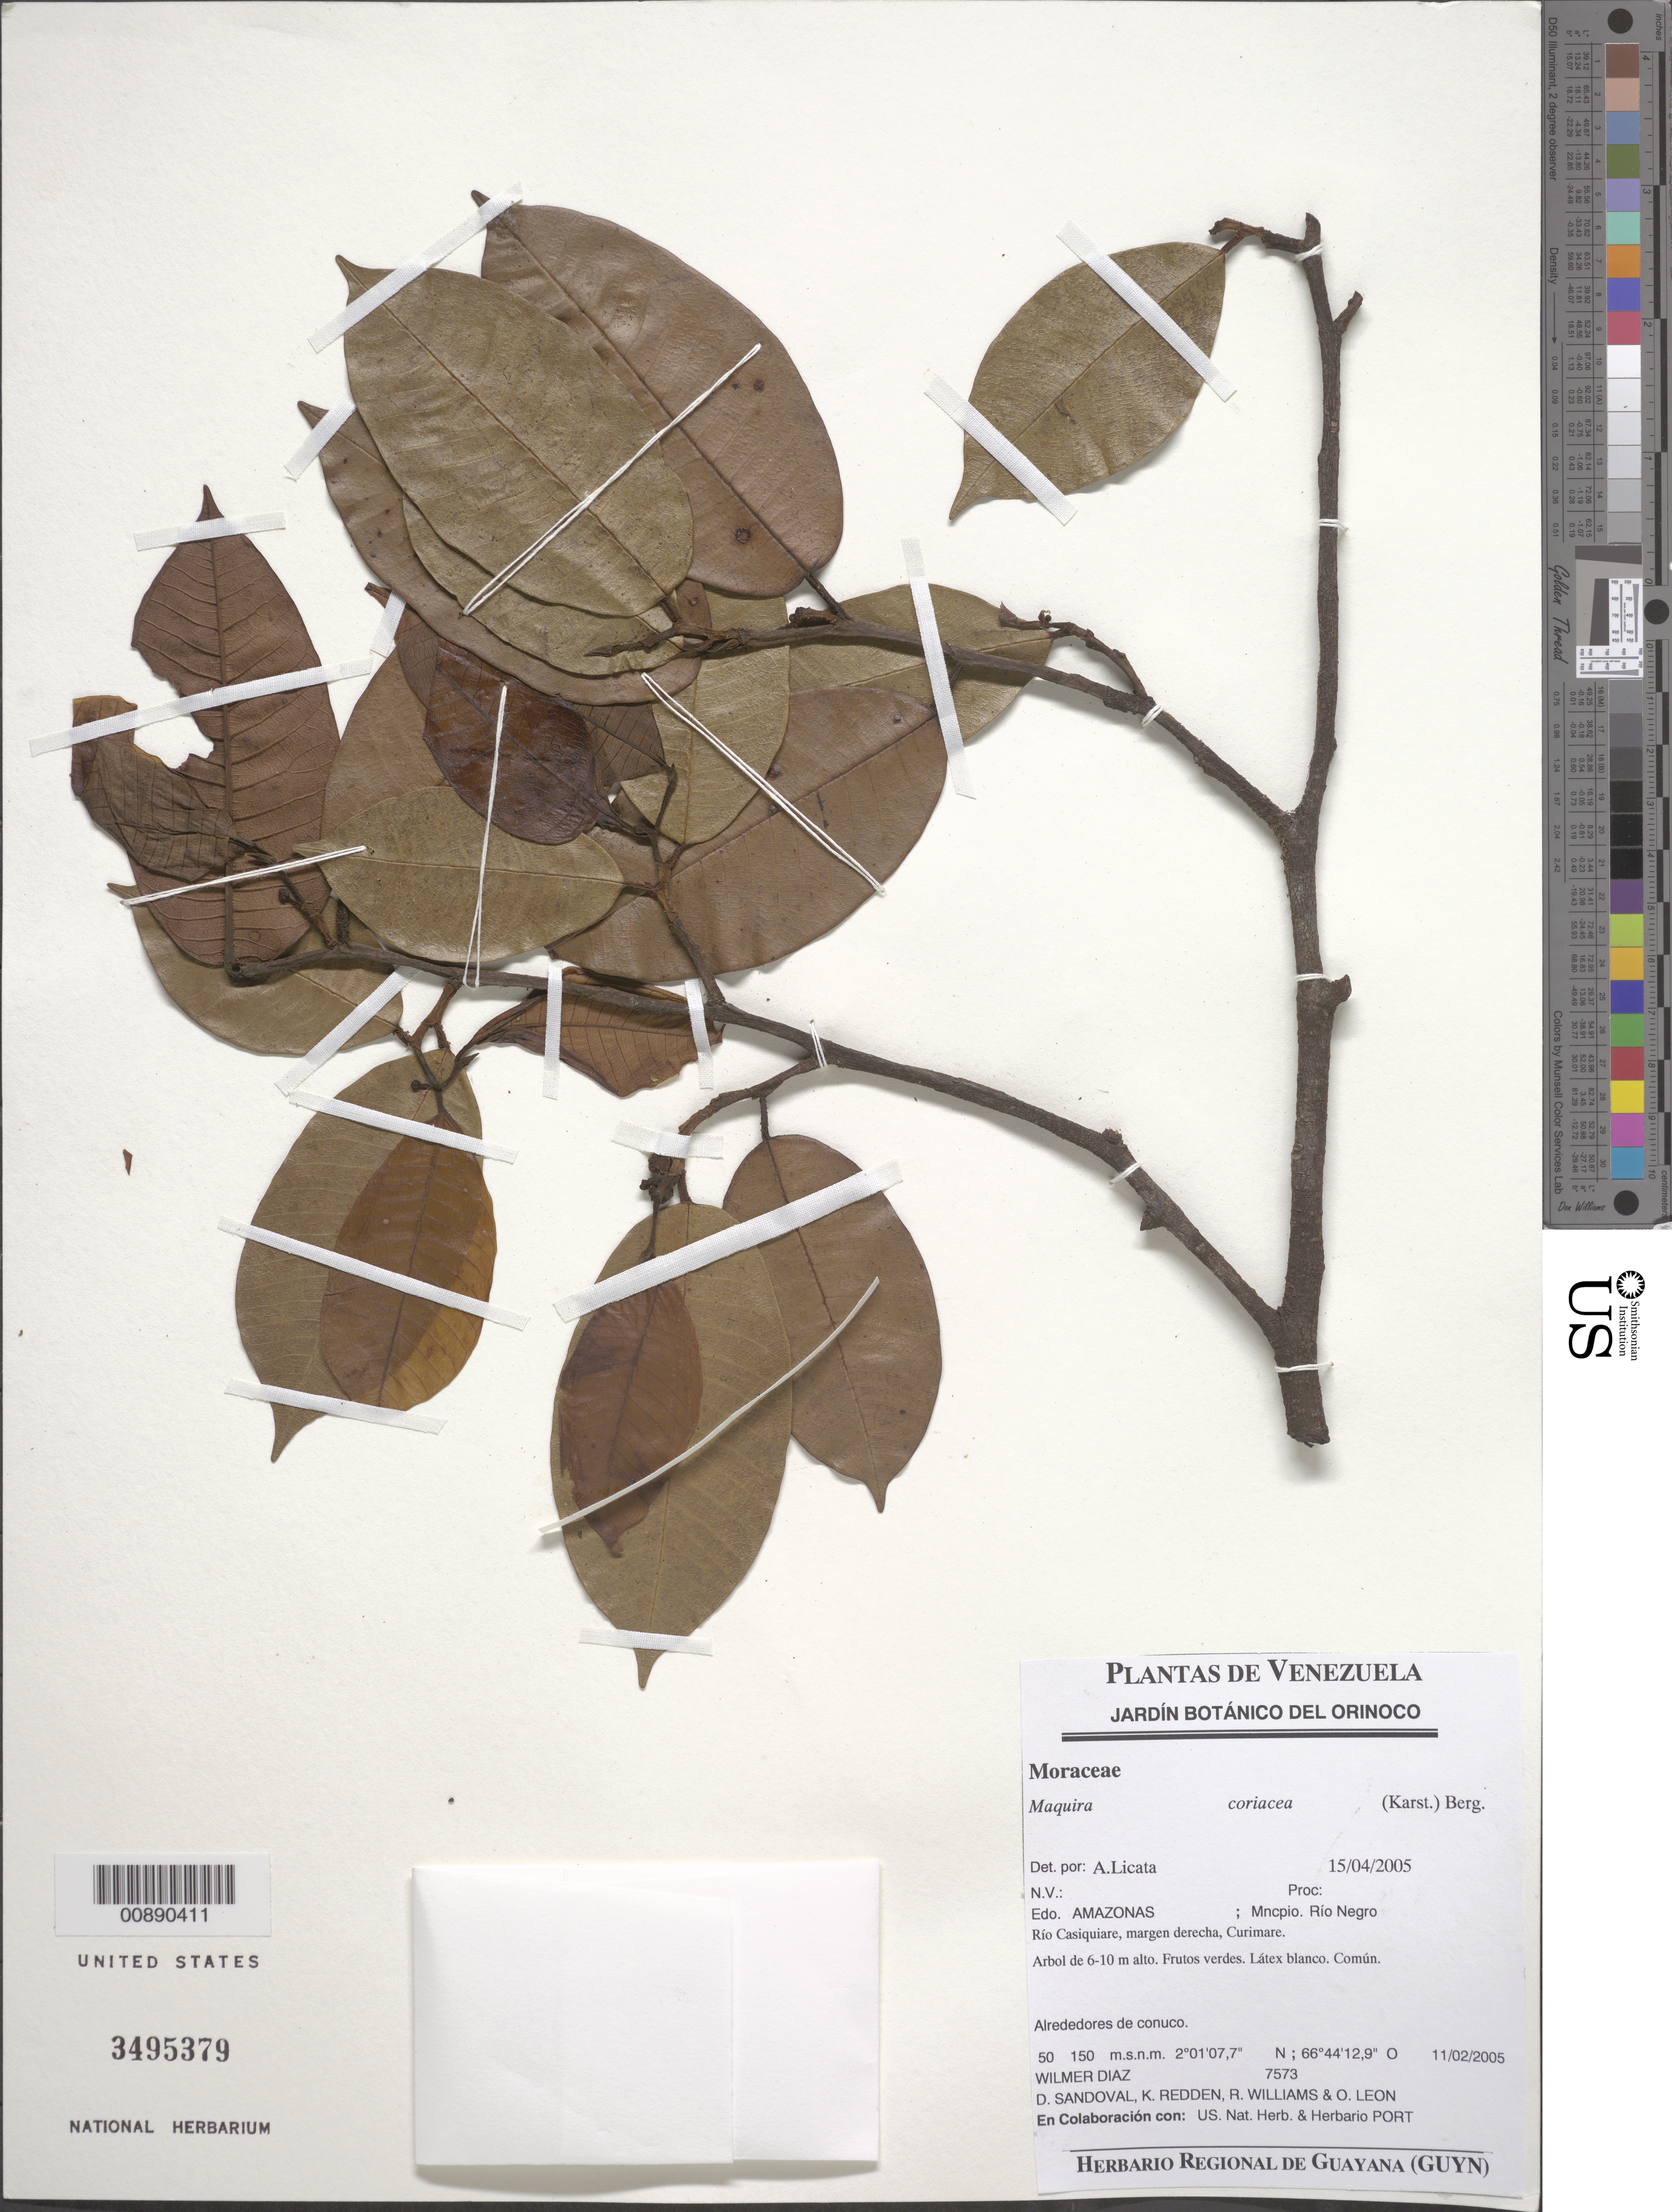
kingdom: Plantae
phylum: Tracheophyta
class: Magnoliopsida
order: Rosales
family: Moraceae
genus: Maquira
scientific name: Maquira coriacea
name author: (H. Karst.) C.C. Berg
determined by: Licata, A., (PORT), Univ. Nac. Exp. de los Llanos Ezequiel Zamora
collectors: W. Díaz P., D. Sandoval, K. M. Redden, R. Williams & O. León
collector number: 7573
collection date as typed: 11-Feb-05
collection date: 2005-02-11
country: Venezuela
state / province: Amazonas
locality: Mun. Río Negro, Río Casiquaire, Caurimare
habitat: Alrededores de conuco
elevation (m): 50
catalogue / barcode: US 3495379